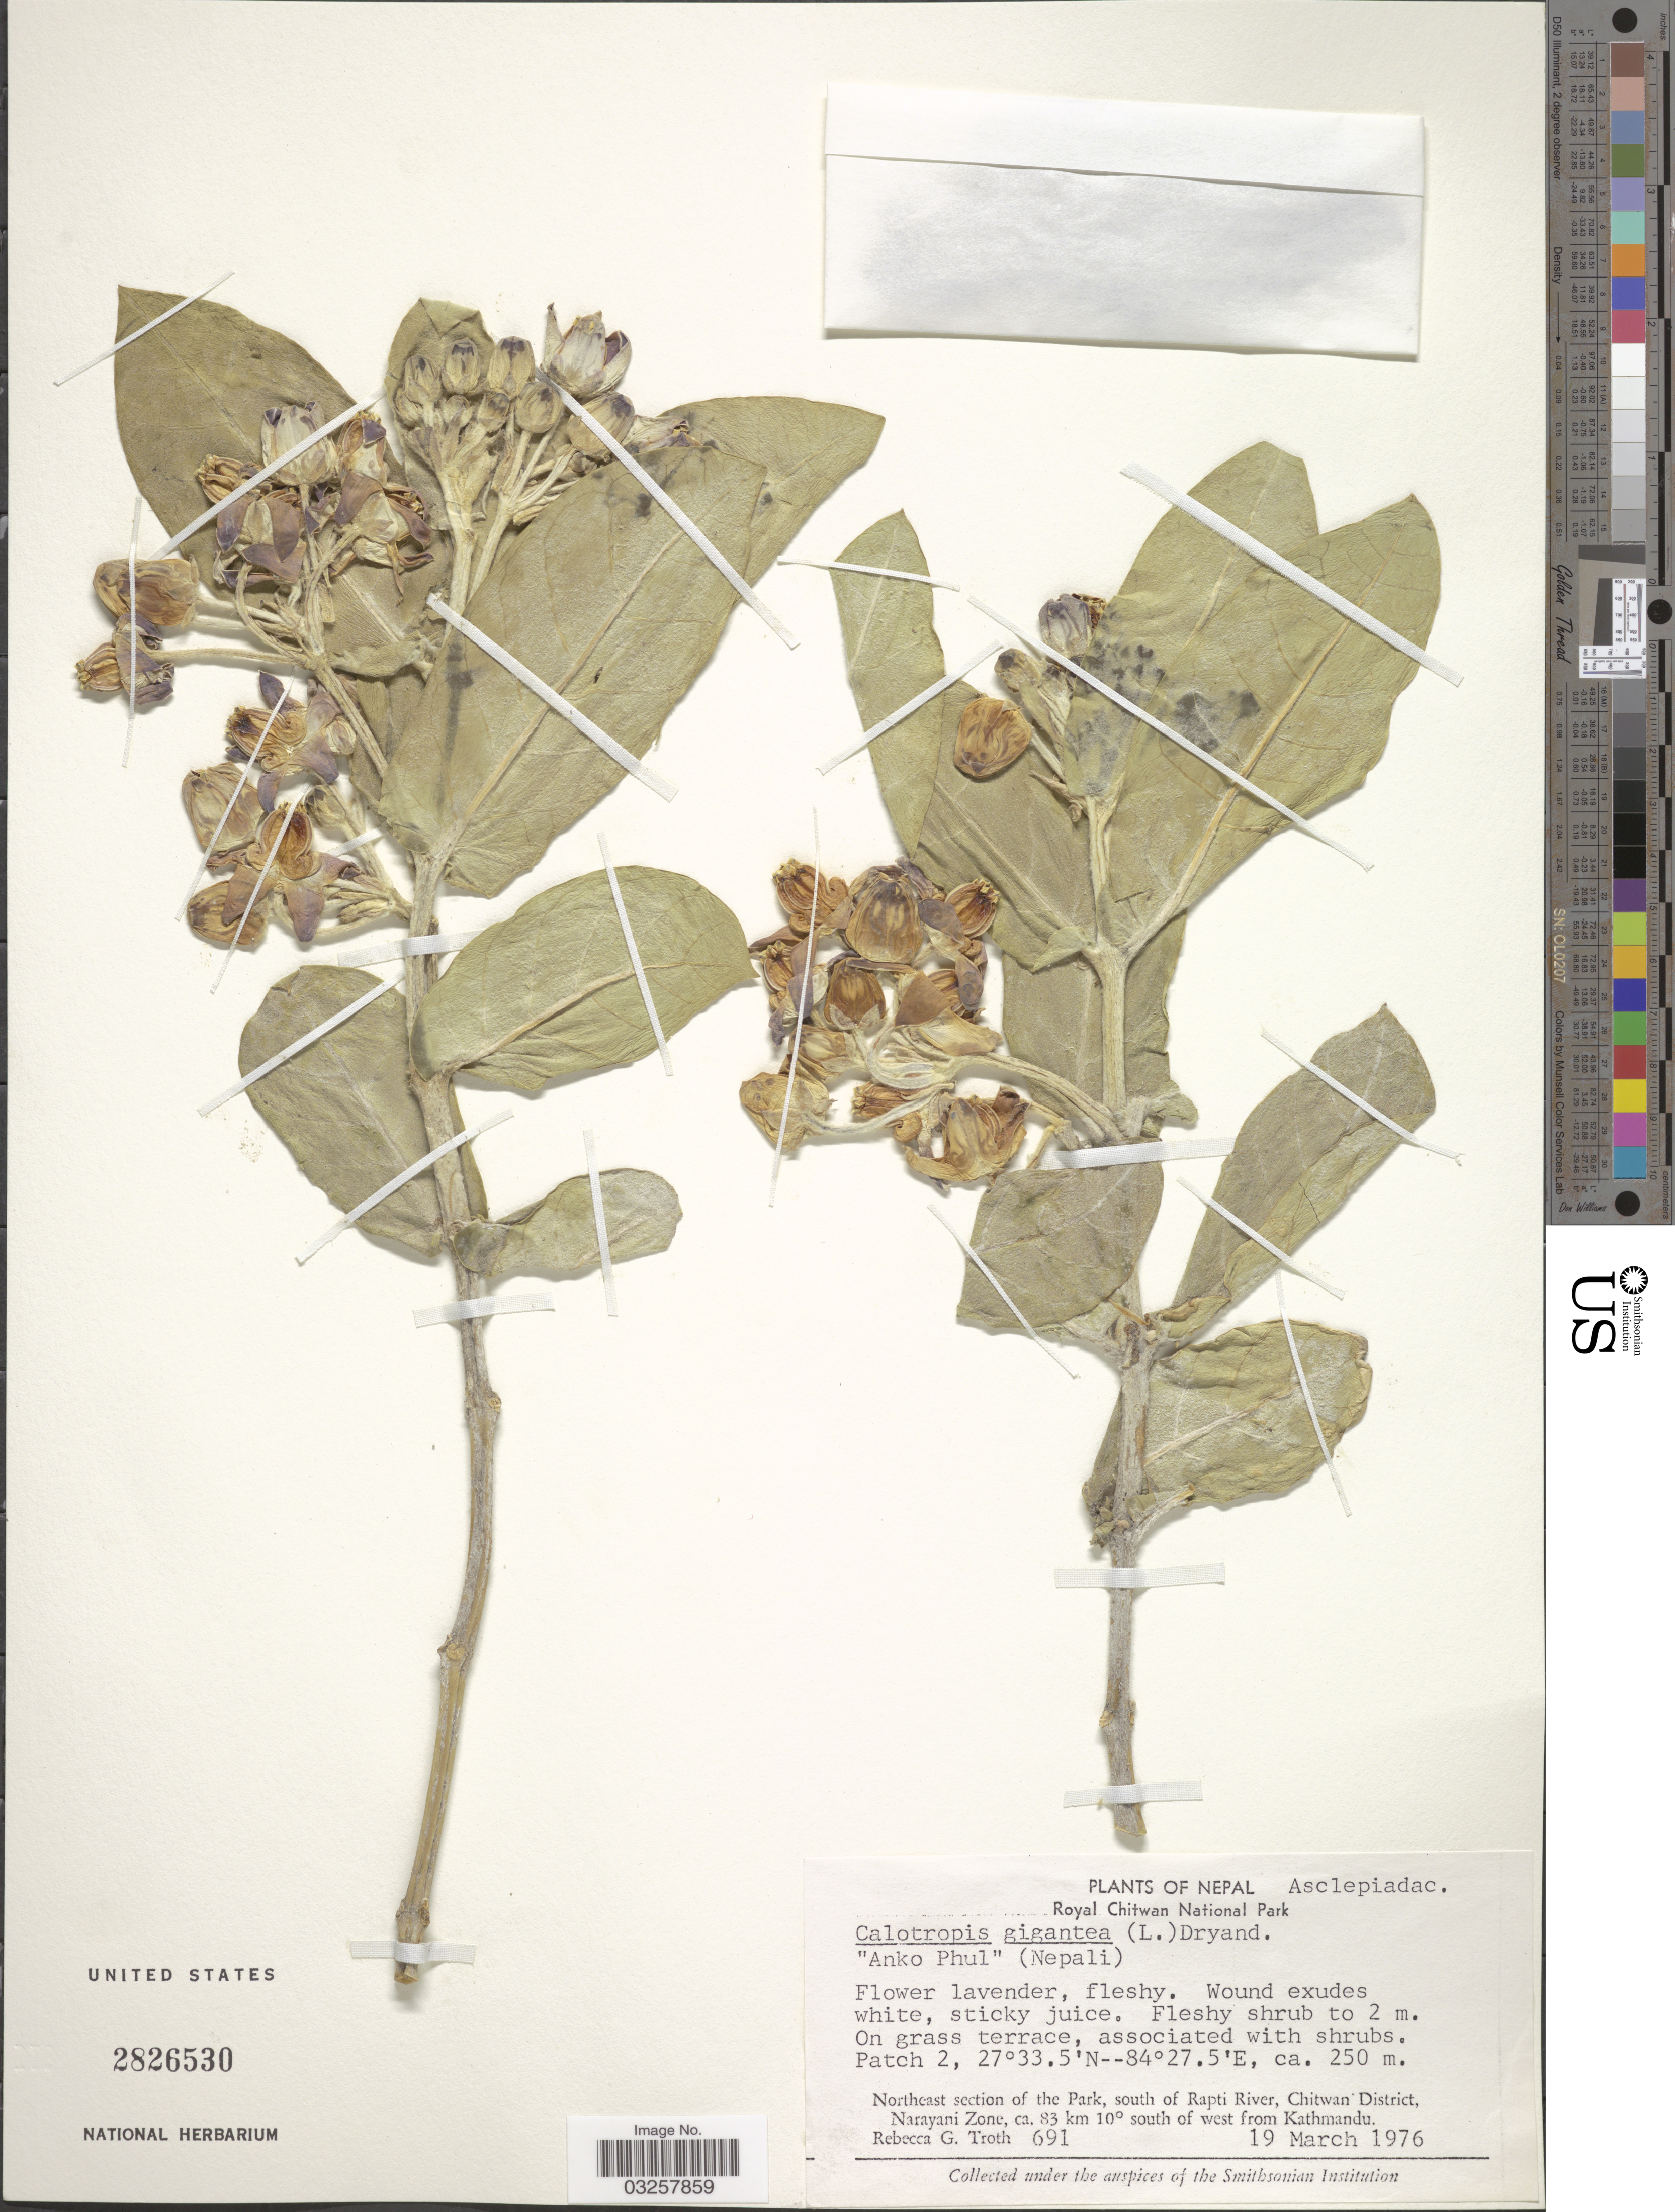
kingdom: Plantae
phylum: Tracheophyta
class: Magnoliopsida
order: Gentianales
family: Apocynaceae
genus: Calotropis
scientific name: Calotropis gigantea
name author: (L.) W.T. Aiton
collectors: R. Troth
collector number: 691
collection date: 1976-03-19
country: Nepal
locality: Royal Chitwan National Park. Patch 2. Northeast section of the Park, south of Rapti River, Chitwan District, Narayani Zone, ca. 83 km 10° south of west from Kathmandu.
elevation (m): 250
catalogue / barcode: US 2826530